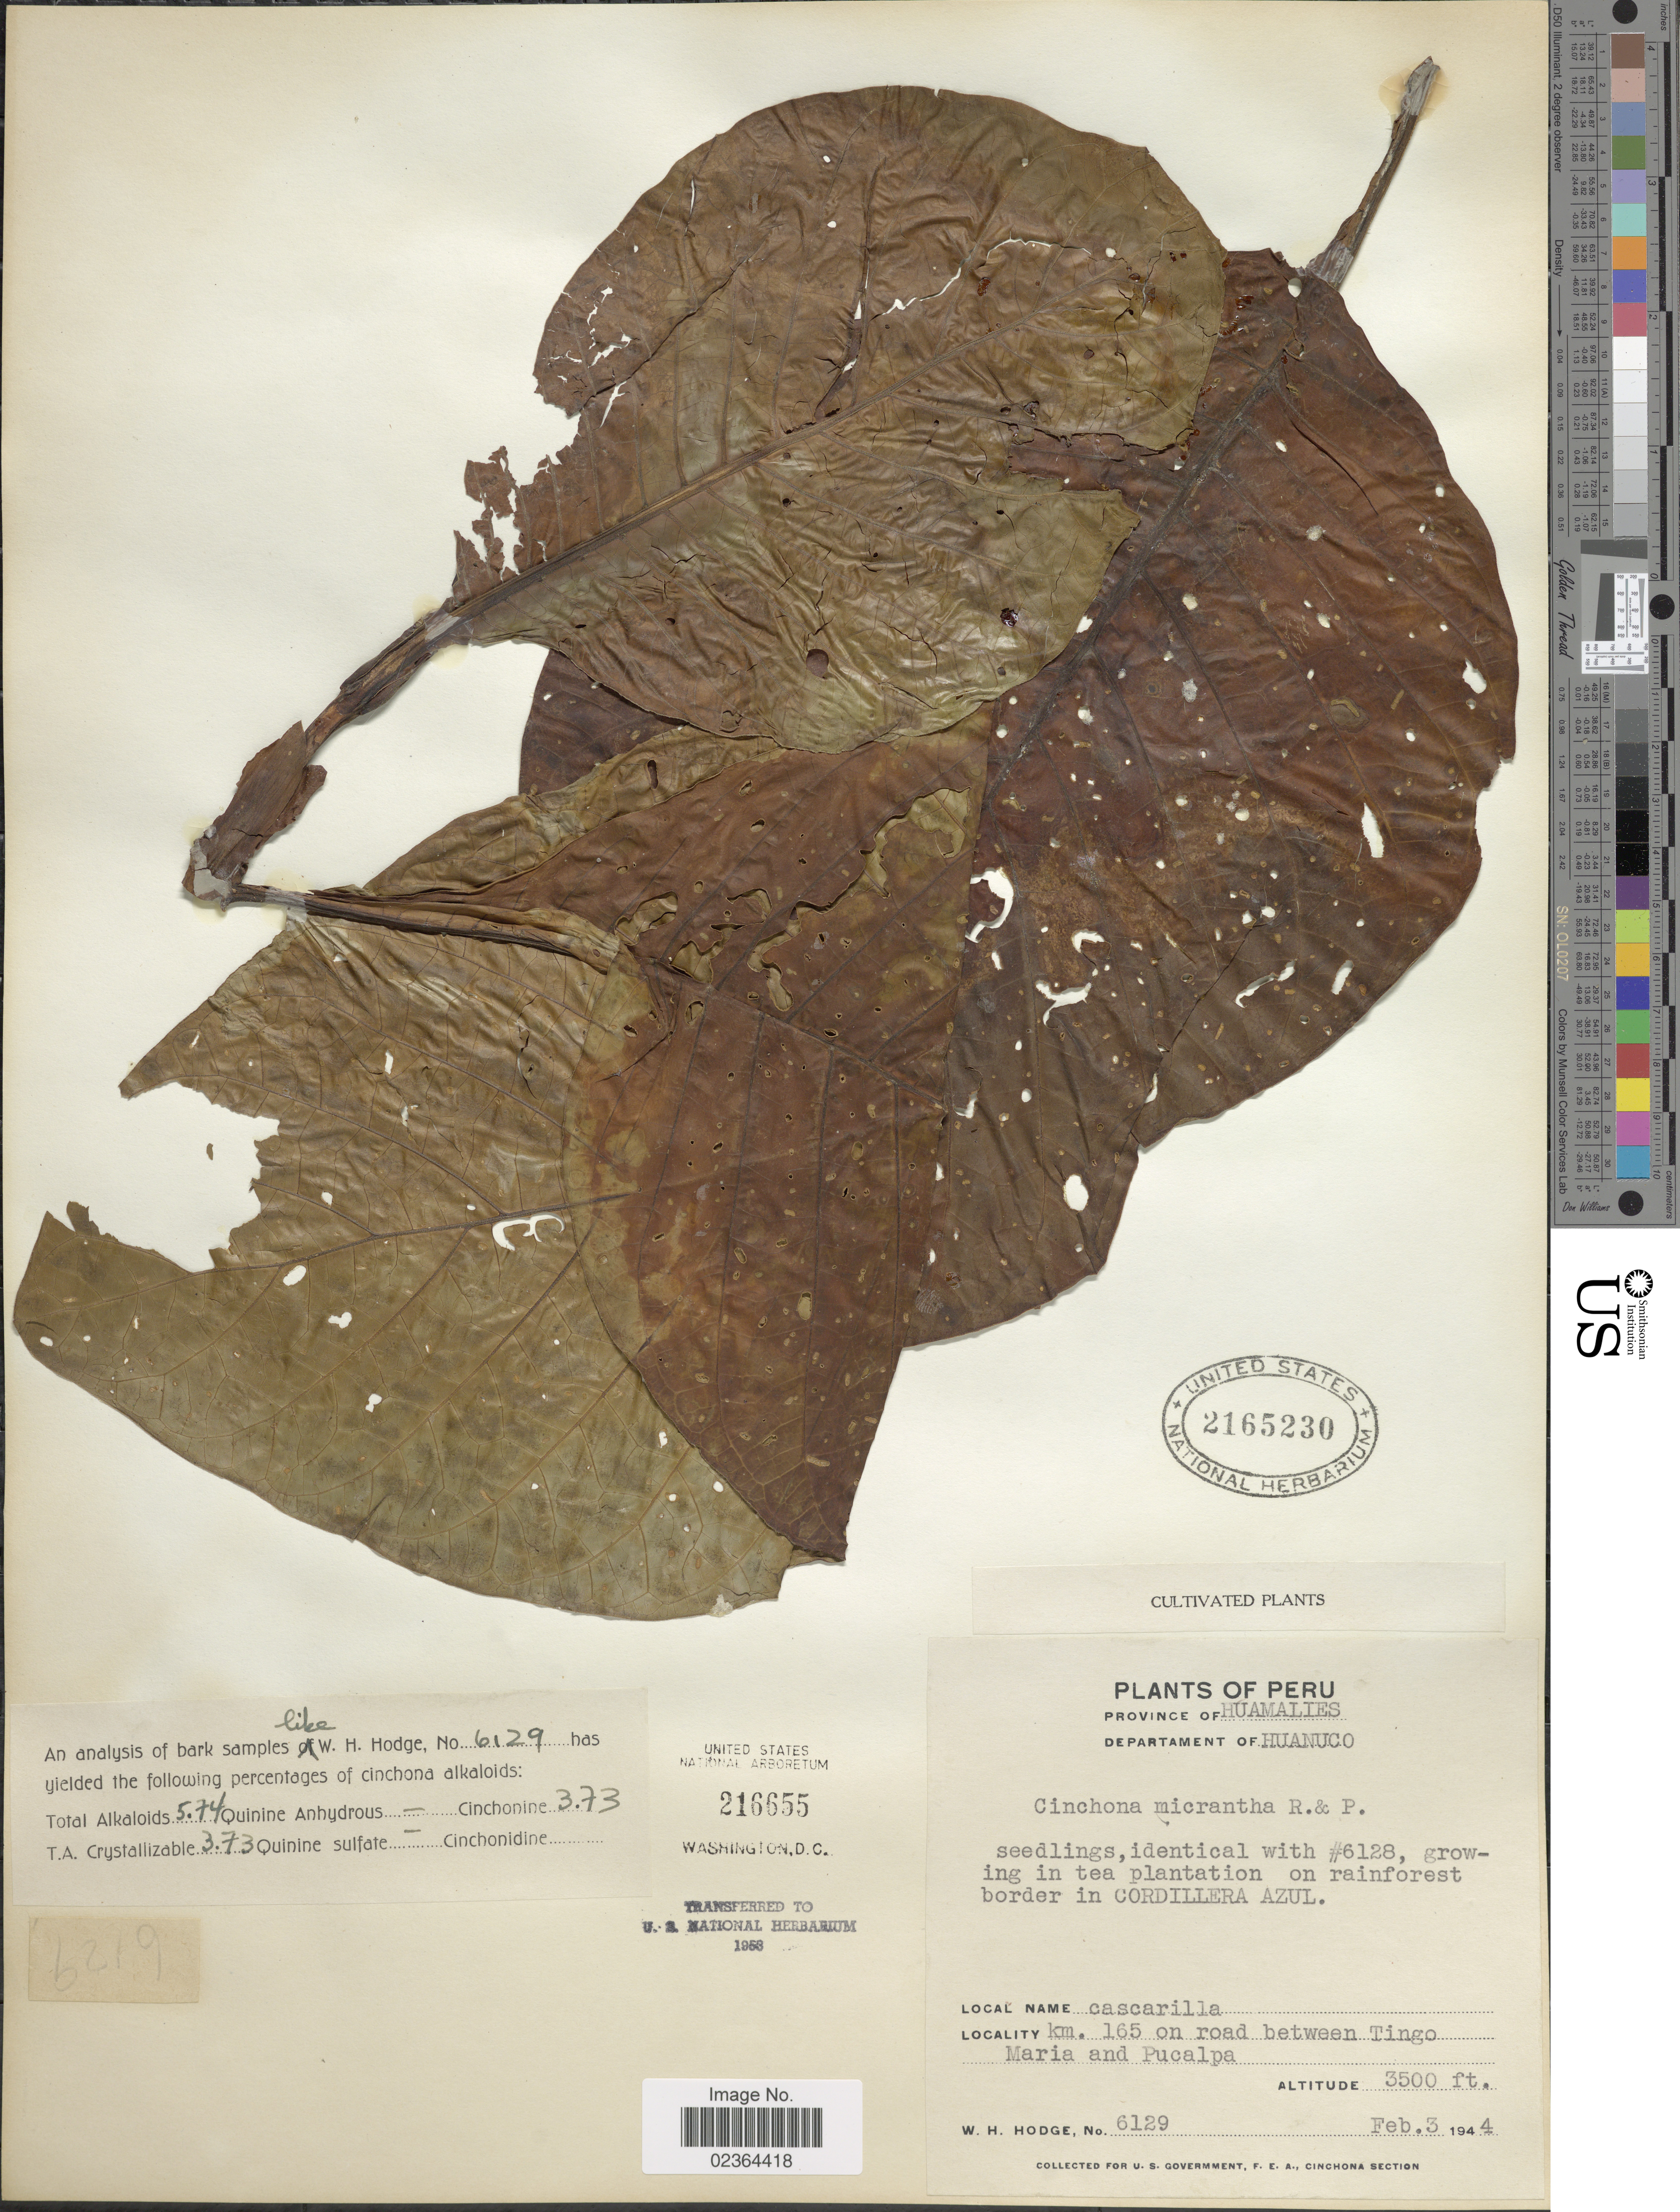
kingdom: Plantae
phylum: Tracheophyta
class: Magnoliopsida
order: Gentianales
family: Rubiaceae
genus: Cinchona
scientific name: Cinchona micrantha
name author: Ruiz & Pav.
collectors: W. Hodge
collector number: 6129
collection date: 1944-02-03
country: Peru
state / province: Huánuco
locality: Province of Huamalies, Department of Huanuco, km. 165 on road between Tingo Maria and Pucalpa, on rainforest border in Cordillera Azul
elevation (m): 1067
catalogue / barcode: US 2165230